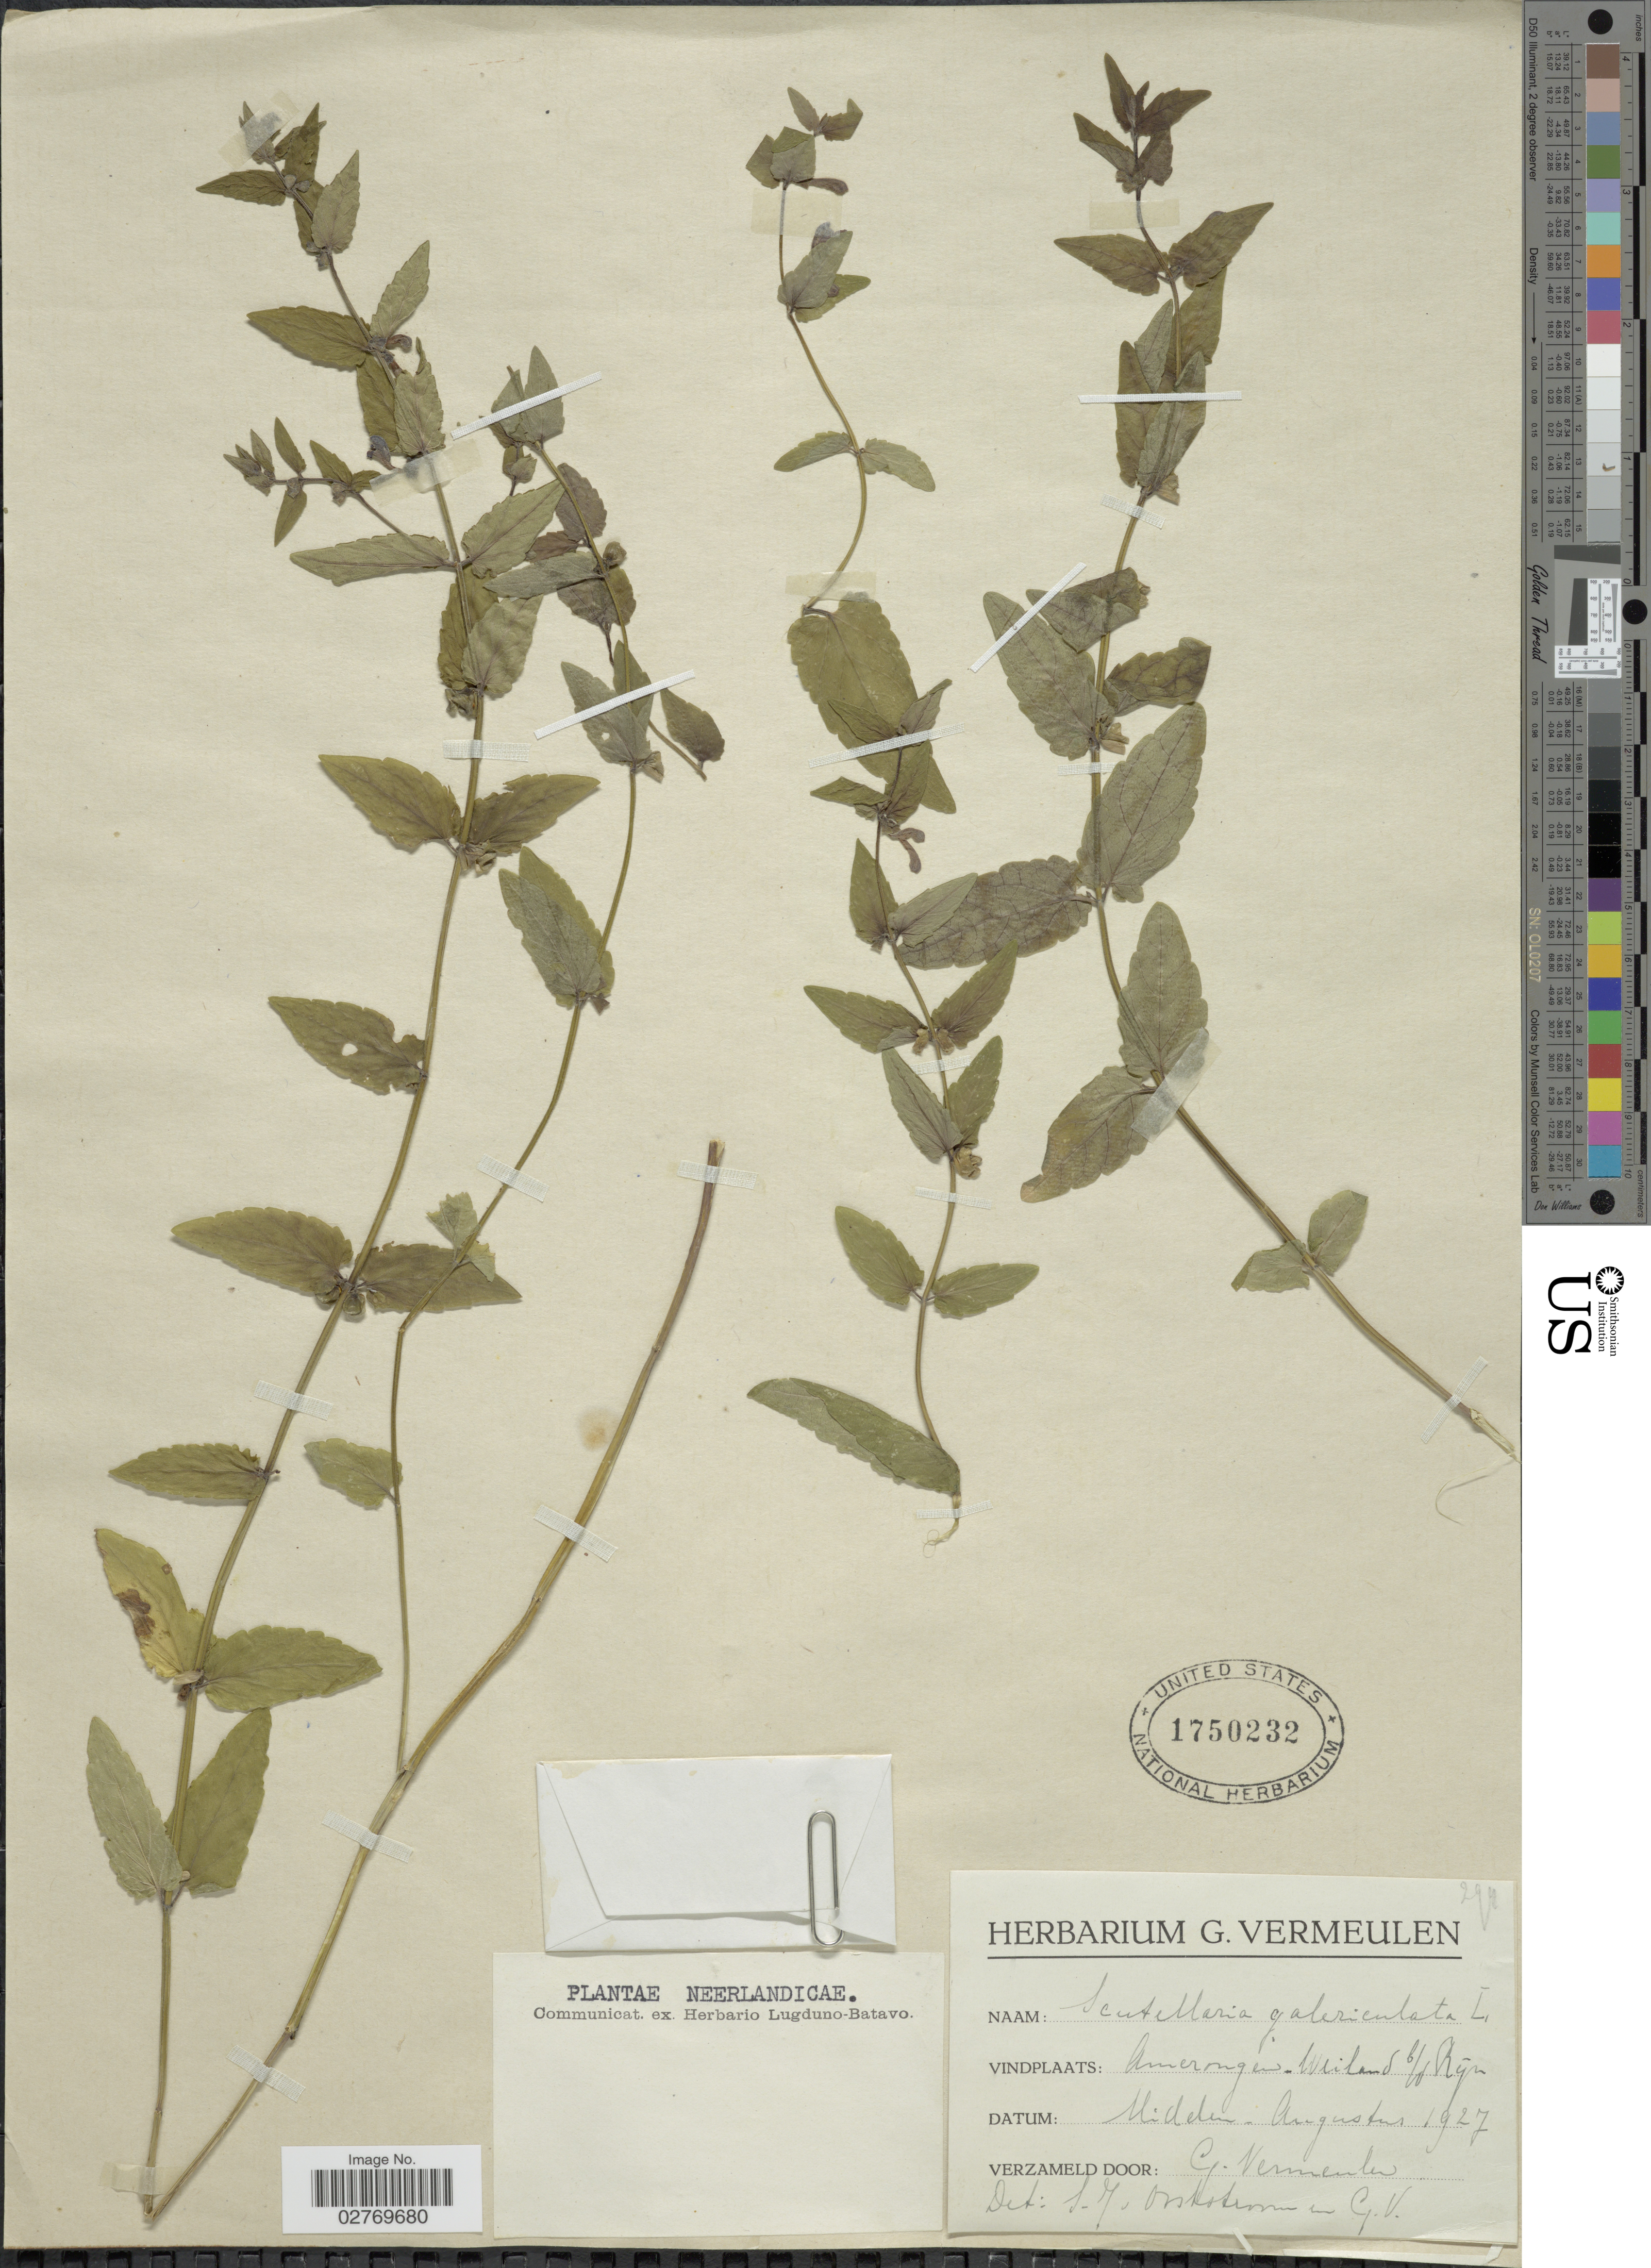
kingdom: Plantae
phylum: Tracheophyta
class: Magnoliopsida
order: Lamiales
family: Lamiaceae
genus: Scutellaria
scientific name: Scutellaria galericulata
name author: L.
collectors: G. Vermeulen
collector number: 294*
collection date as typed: Midden Augustus 1927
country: Netherlands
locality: Amerongen - Weiland b/d Rijn.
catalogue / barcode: US 1750232